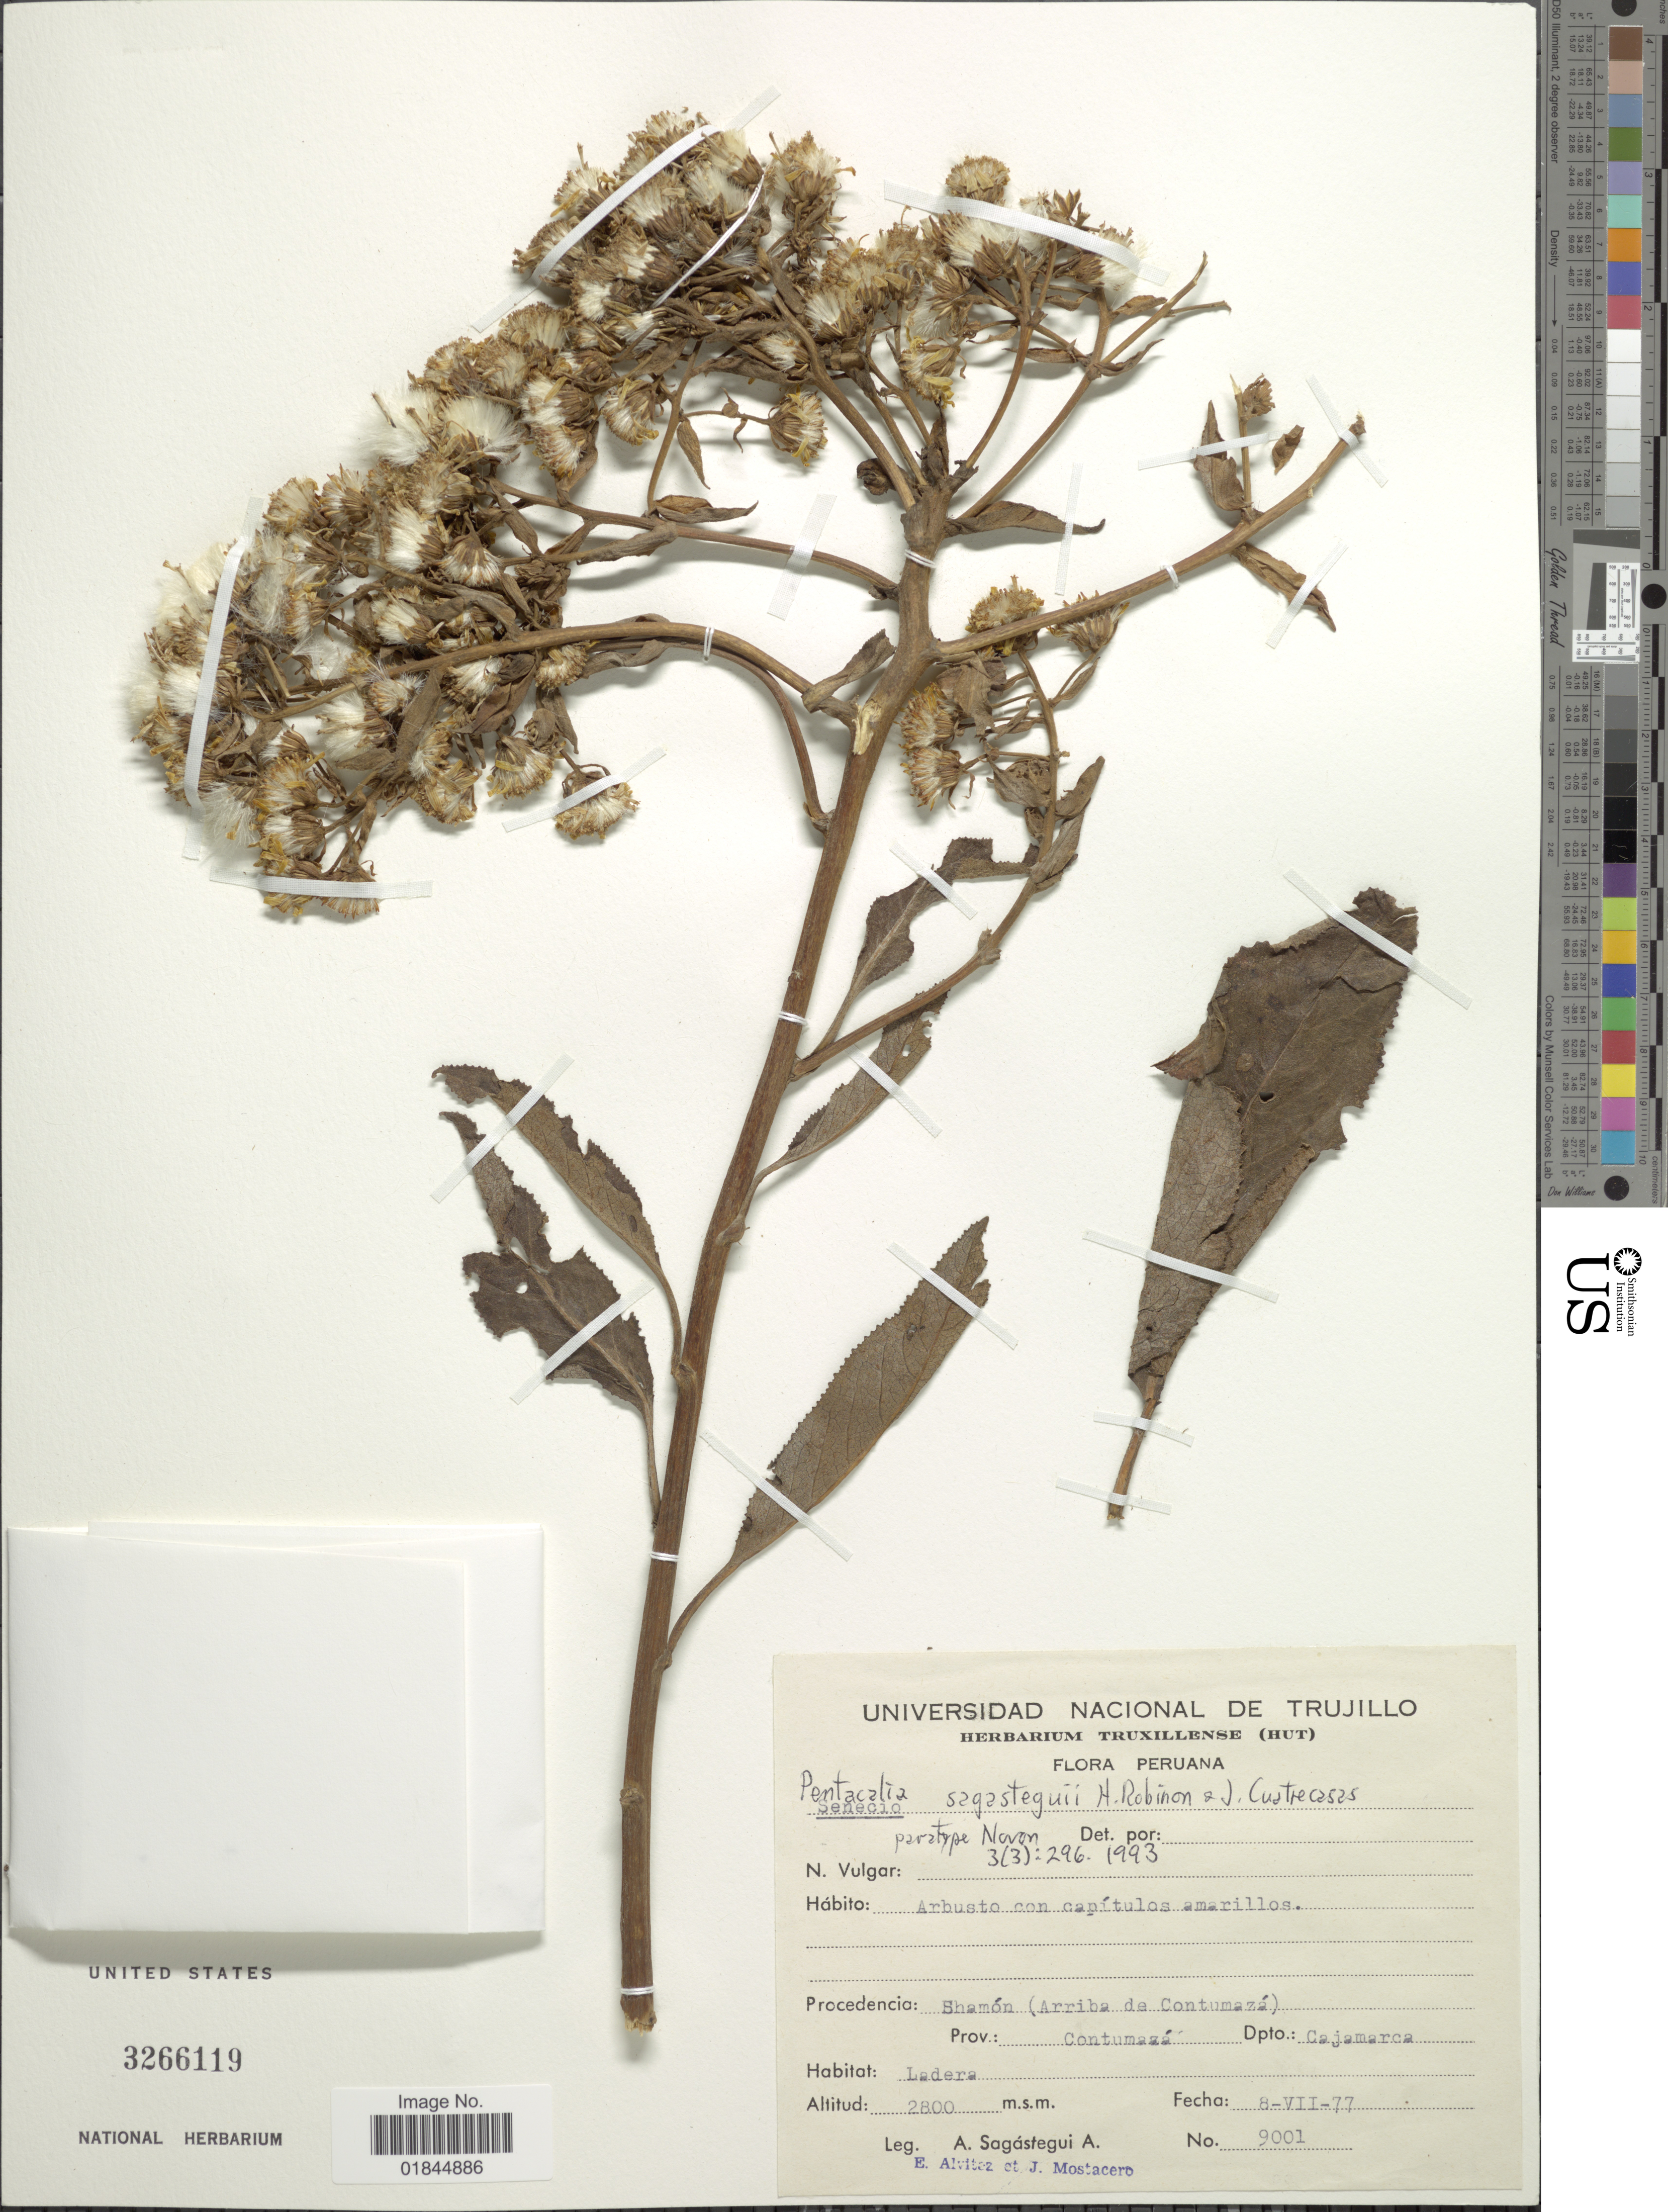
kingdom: Plantae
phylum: Tracheophyta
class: Magnoliopsida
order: Asterales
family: Asteraceae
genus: Pentacalia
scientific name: Pentacalia sagastegui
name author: H. Rob. & Cuatrec.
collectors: A. Sagástegui A., E. Alvitez I. & J. Mostacero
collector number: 9001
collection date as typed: Transcribed d/m/y: 8/7/77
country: Peru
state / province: Cajamarca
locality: Shamon (Arriba de Contumaza). Prov.: Contumaza. Dpto.: Cajamarca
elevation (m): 2800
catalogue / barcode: US 3266119